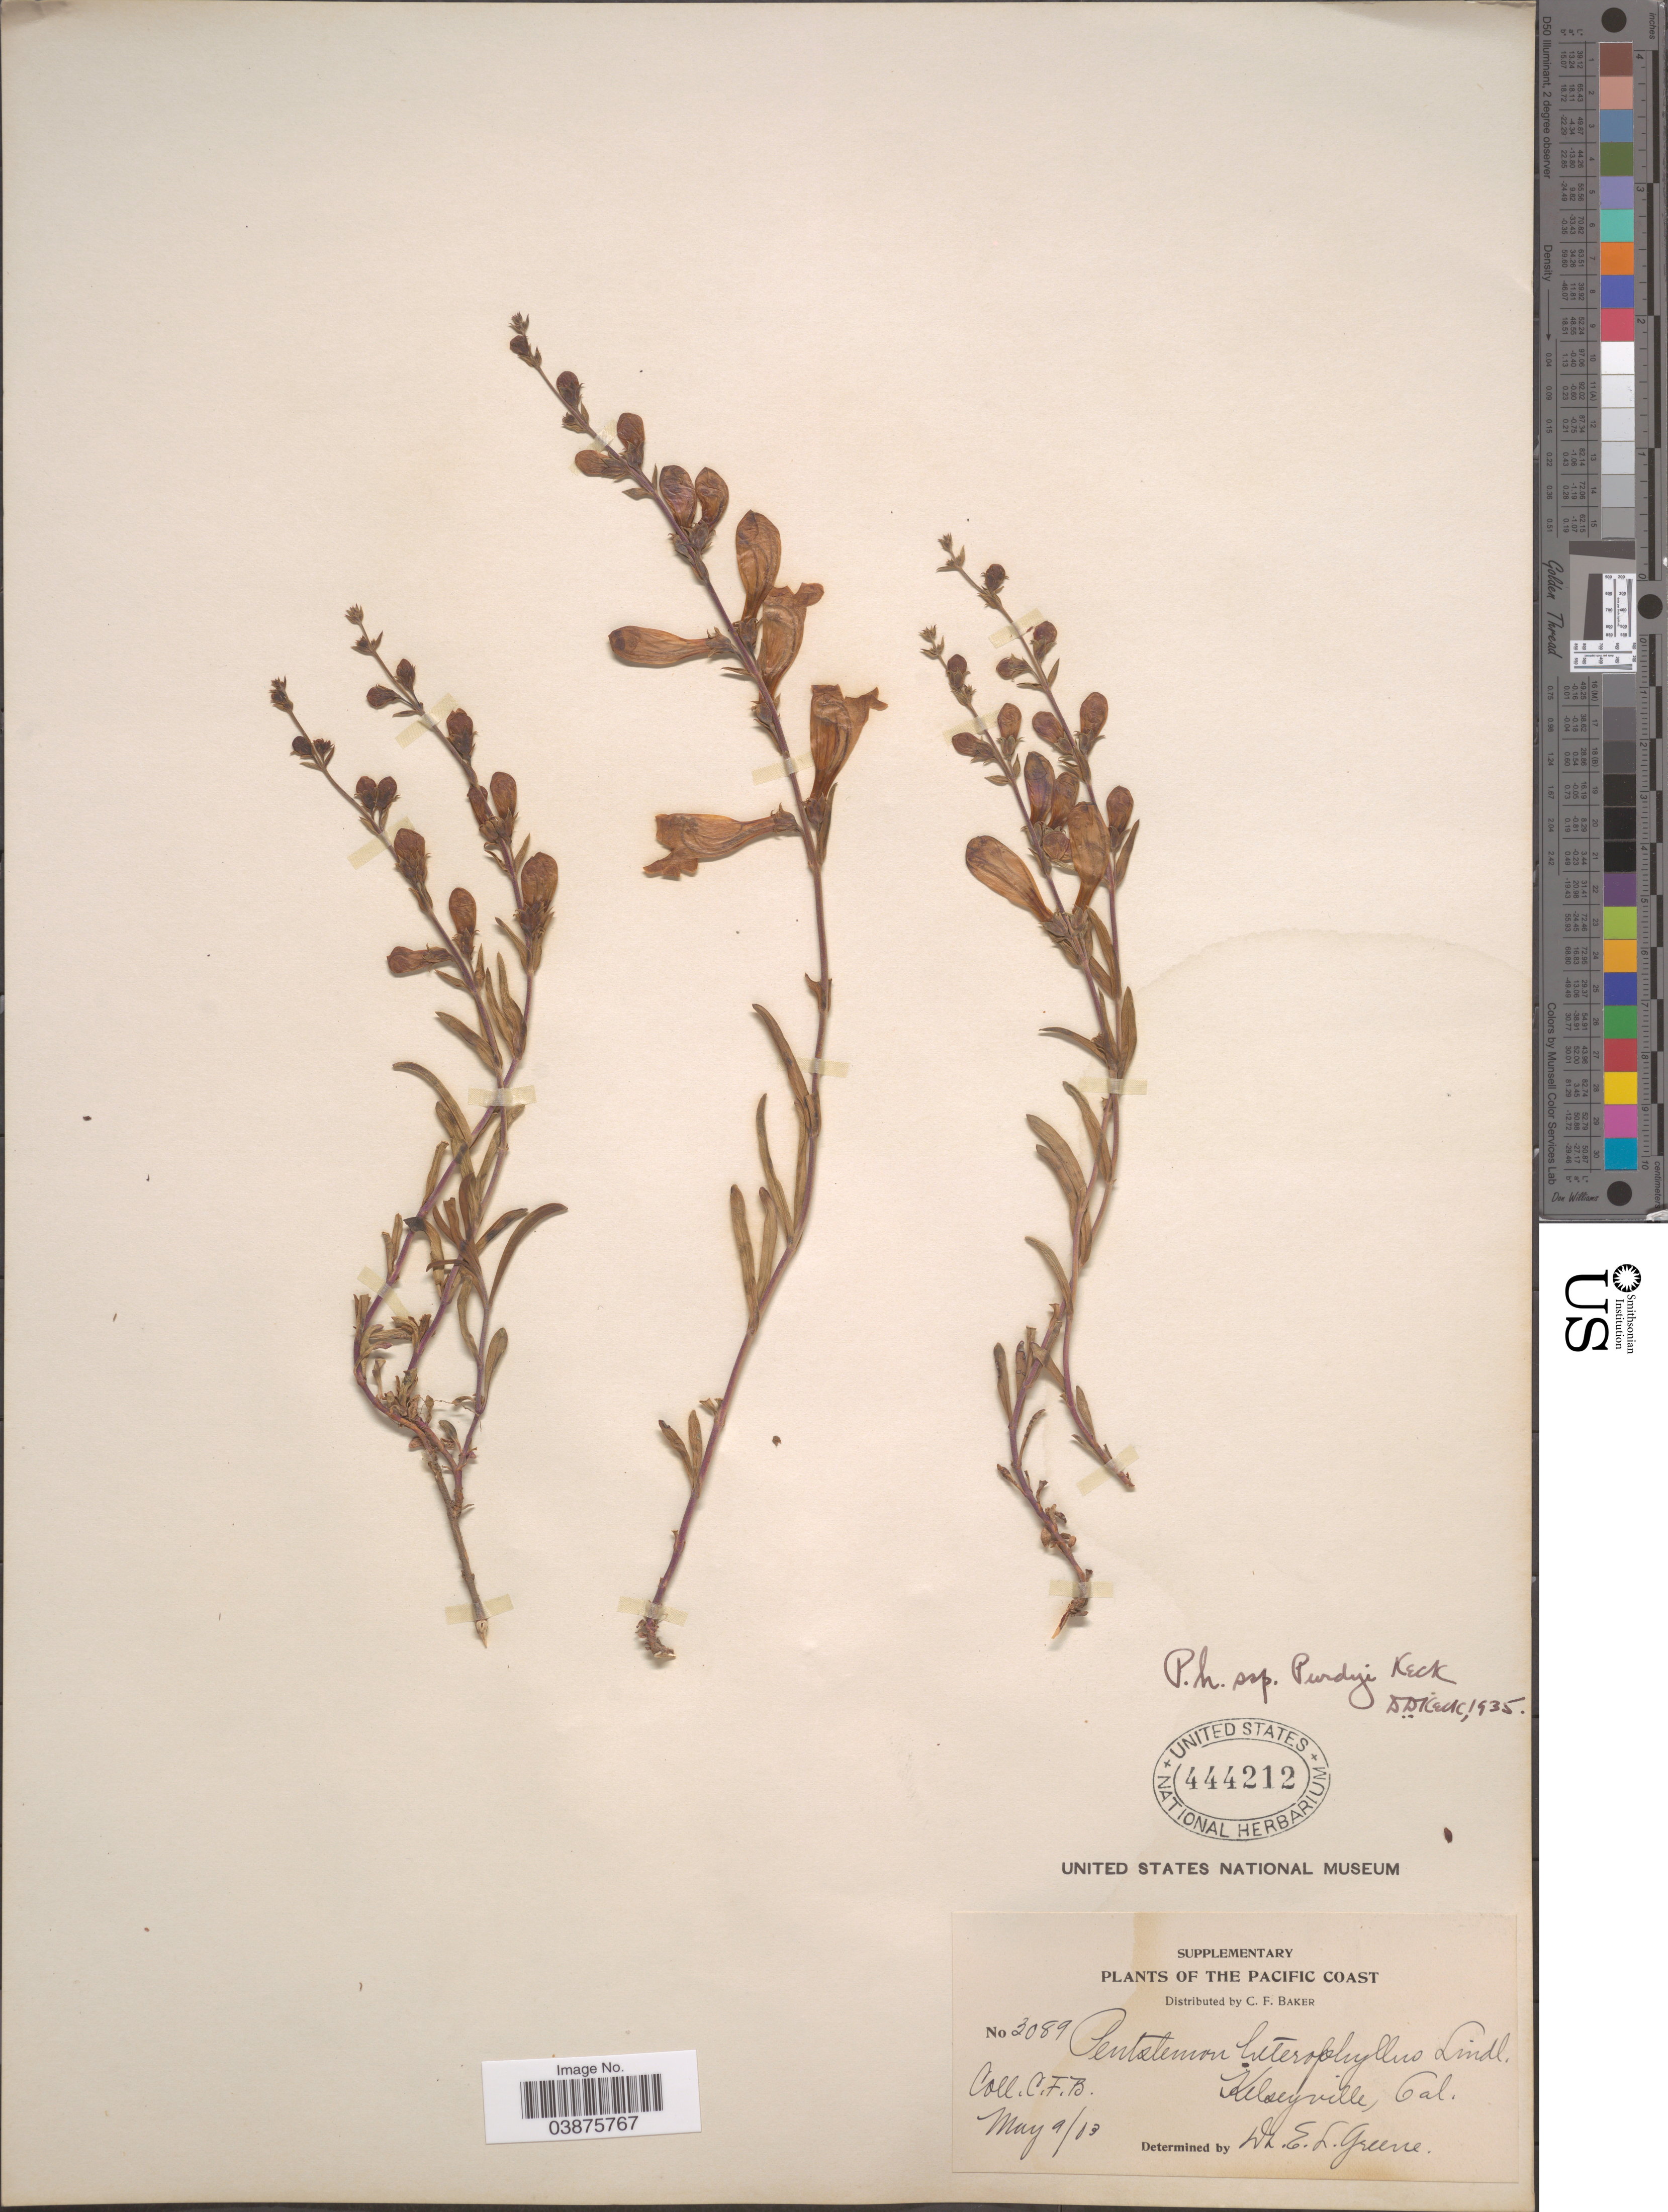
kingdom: Plantae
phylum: Tracheophyta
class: Magnoliopsida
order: Lamiales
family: Plantaginaceae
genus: Penstemon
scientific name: Penstemon heterophyllus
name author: Lindl.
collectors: C. F. Baker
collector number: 3089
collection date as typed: Transcribed d/m/y: 9/5/3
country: United States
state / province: California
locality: Pacific Coast. Kelseyville.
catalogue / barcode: US 444212